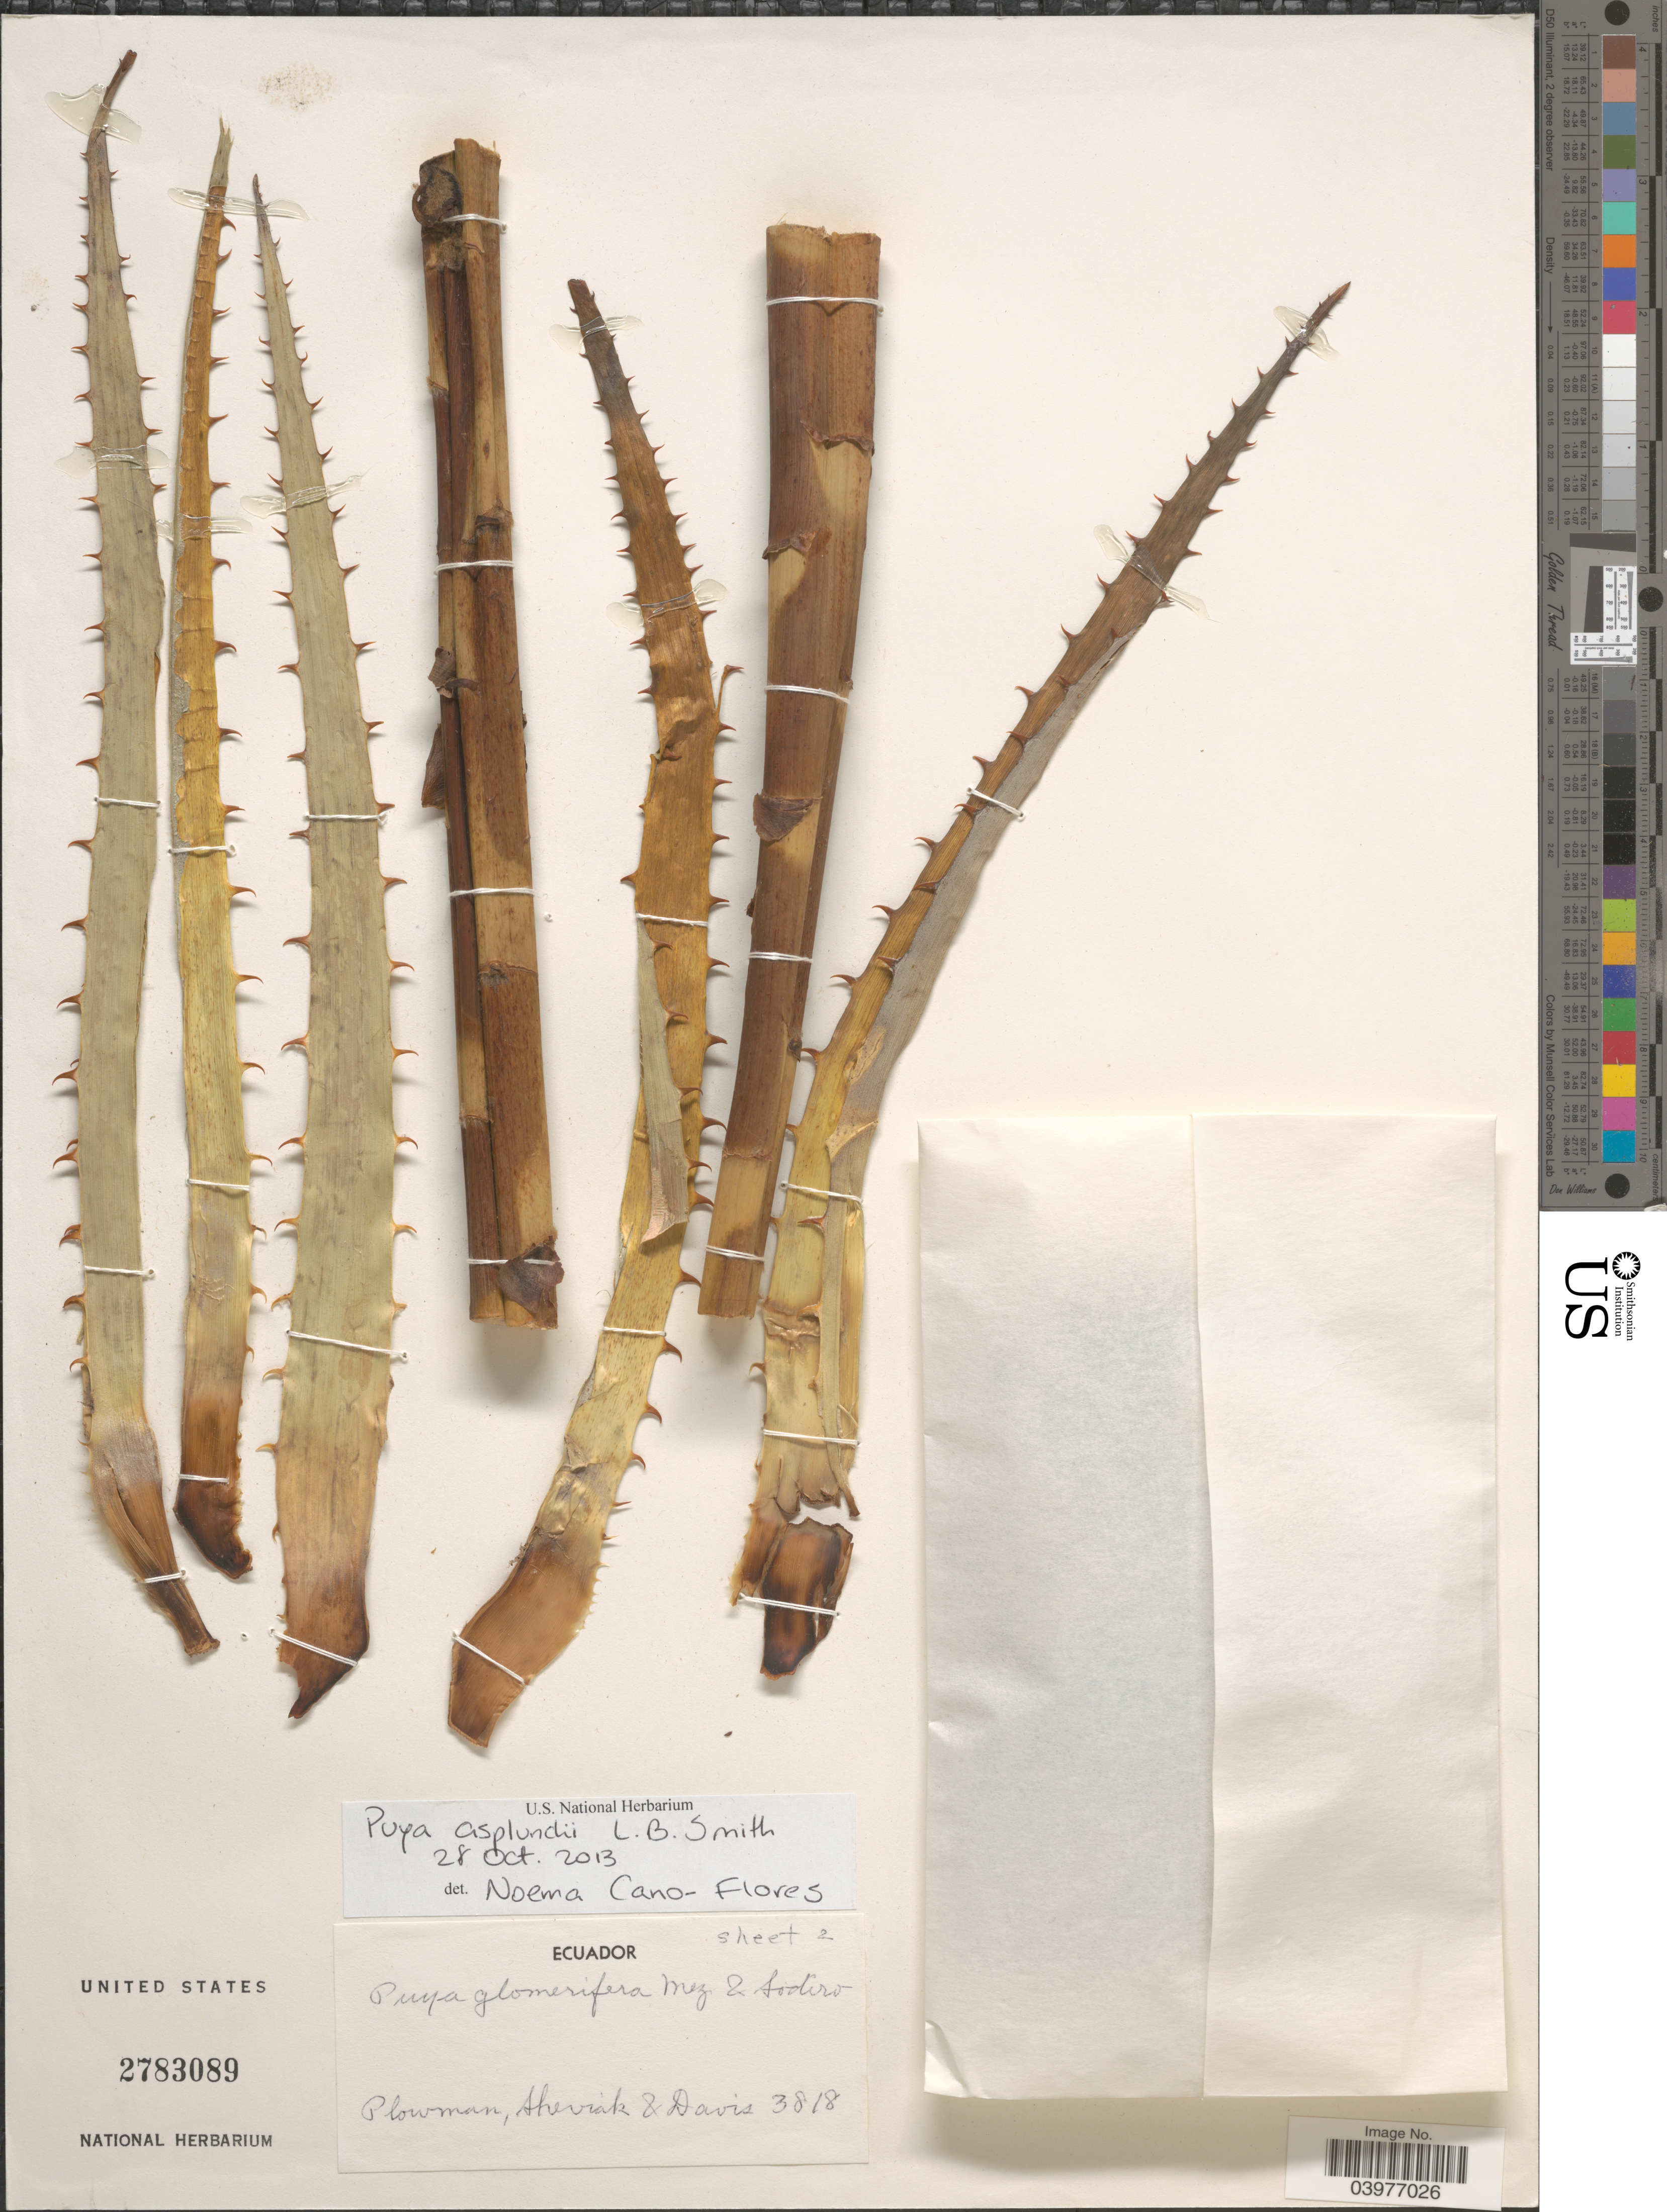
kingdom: Plantae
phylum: Tracheophyta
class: Liliopsida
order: Poales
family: Bromeliaceae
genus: Puya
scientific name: Puya asplundii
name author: L.B. Sm.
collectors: Plowman, C. J. Sheviak & -. Davis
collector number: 3818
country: Ecuador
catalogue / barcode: US 2783089